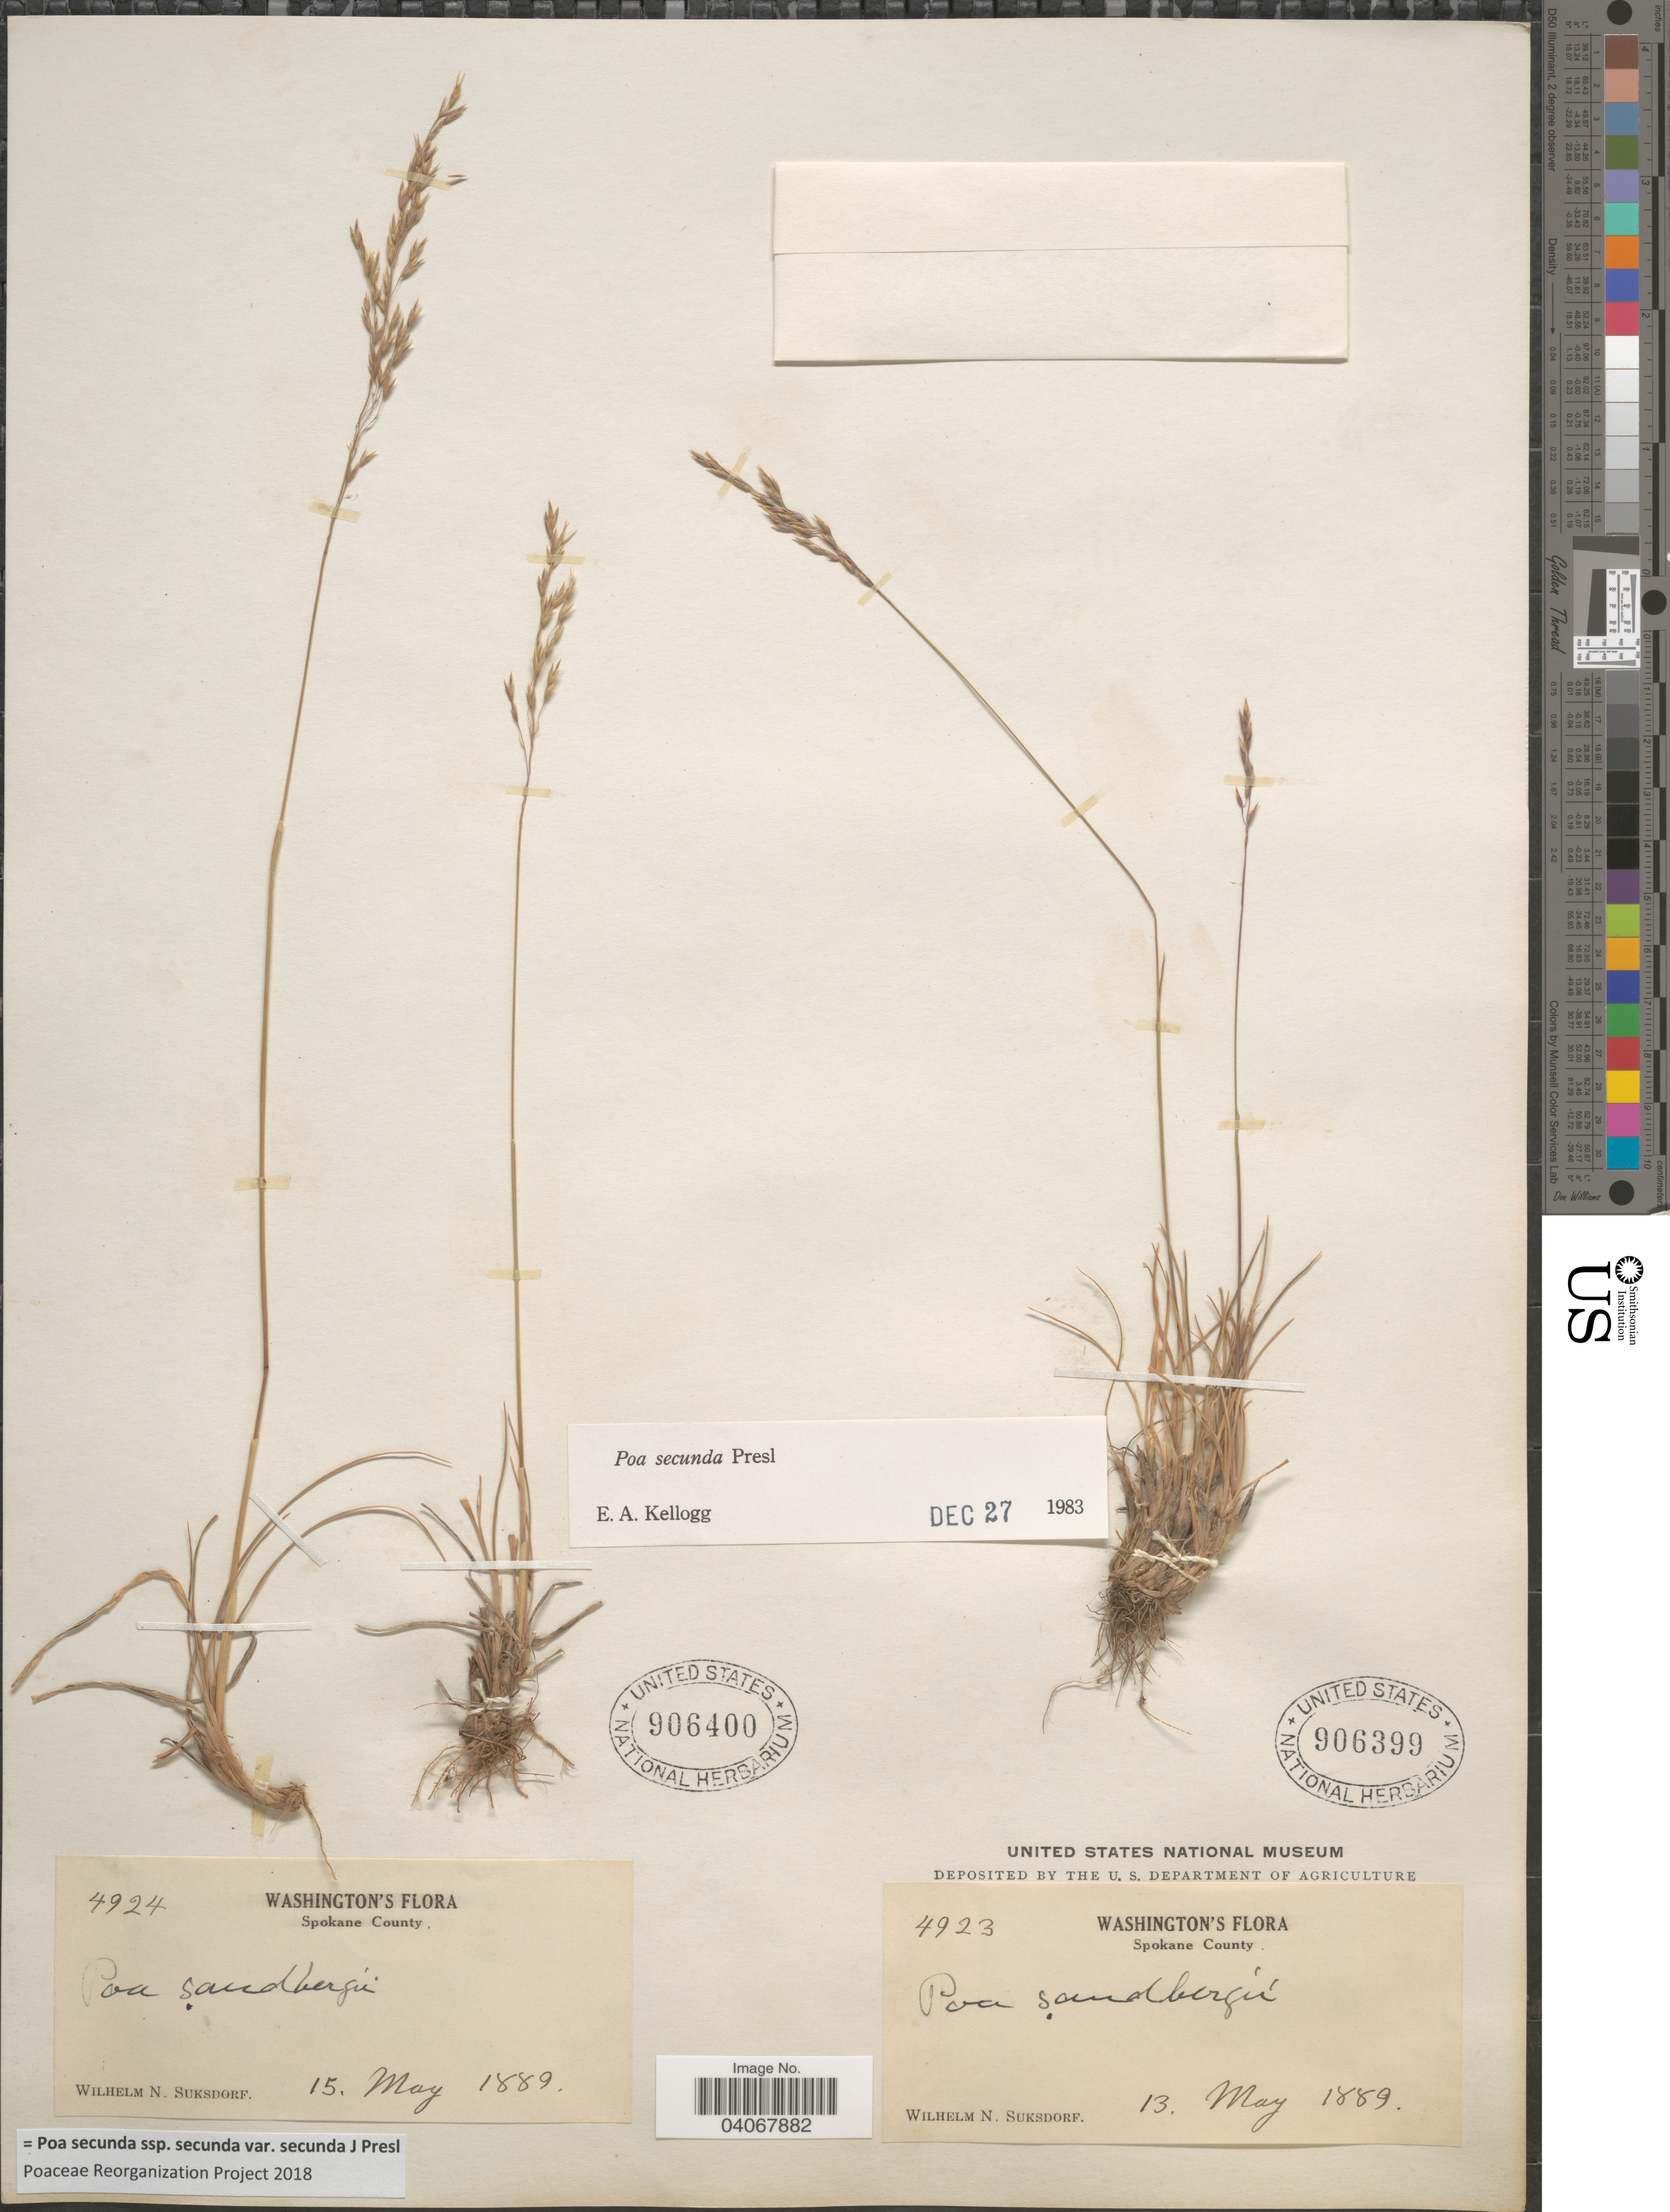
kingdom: Plantae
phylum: Tracheophyta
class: Liliopsida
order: Poales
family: Poaceae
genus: Poa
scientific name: Poa secunda subsp. secunda var. secunda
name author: J. Presl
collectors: W. N. Suksdorf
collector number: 4923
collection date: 1889-05-13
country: United States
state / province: Washington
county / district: Spokane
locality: Spokane County.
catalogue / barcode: US 906399-2